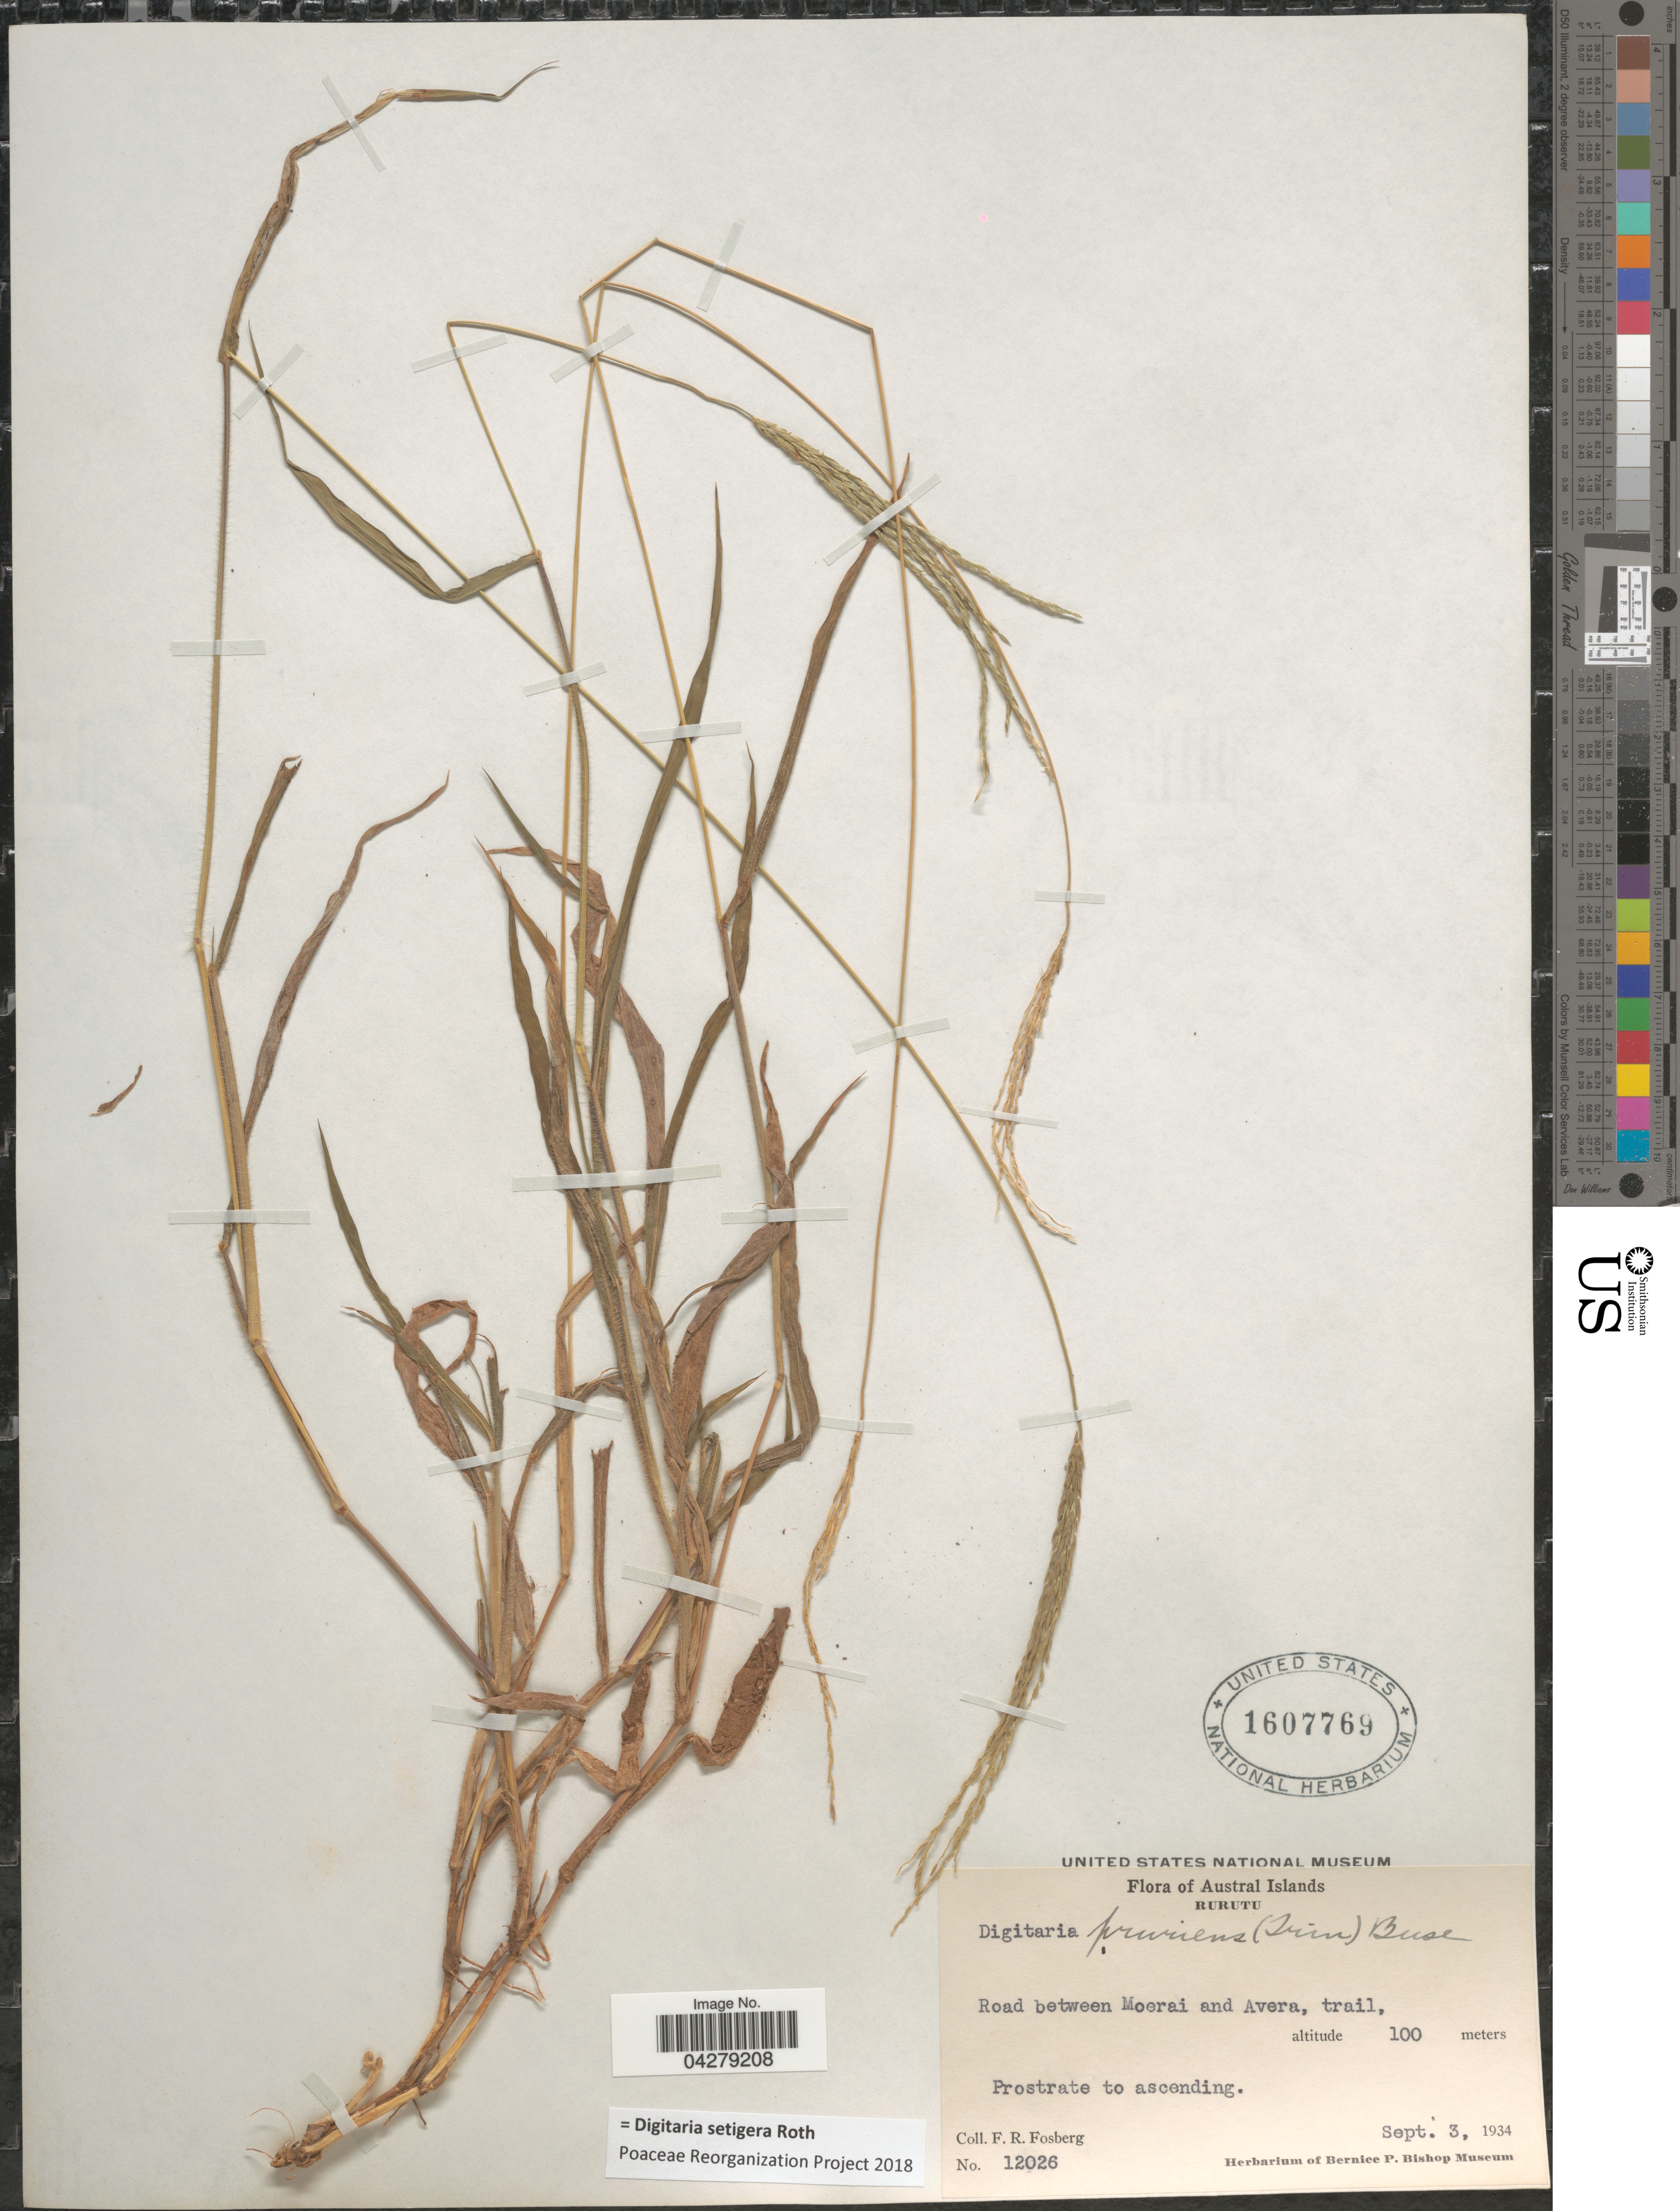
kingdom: Plantae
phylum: Tracheophyta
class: Liliopsida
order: Poales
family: Poaceae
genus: Digitaria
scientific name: Digitaria setigera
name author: Roth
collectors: F. R. Fosberg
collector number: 12026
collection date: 1934-09-03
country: French Polynesia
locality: Austral Islands. Rurutu. Road between Moerai and Avera, trail.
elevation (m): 100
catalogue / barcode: US 1607769